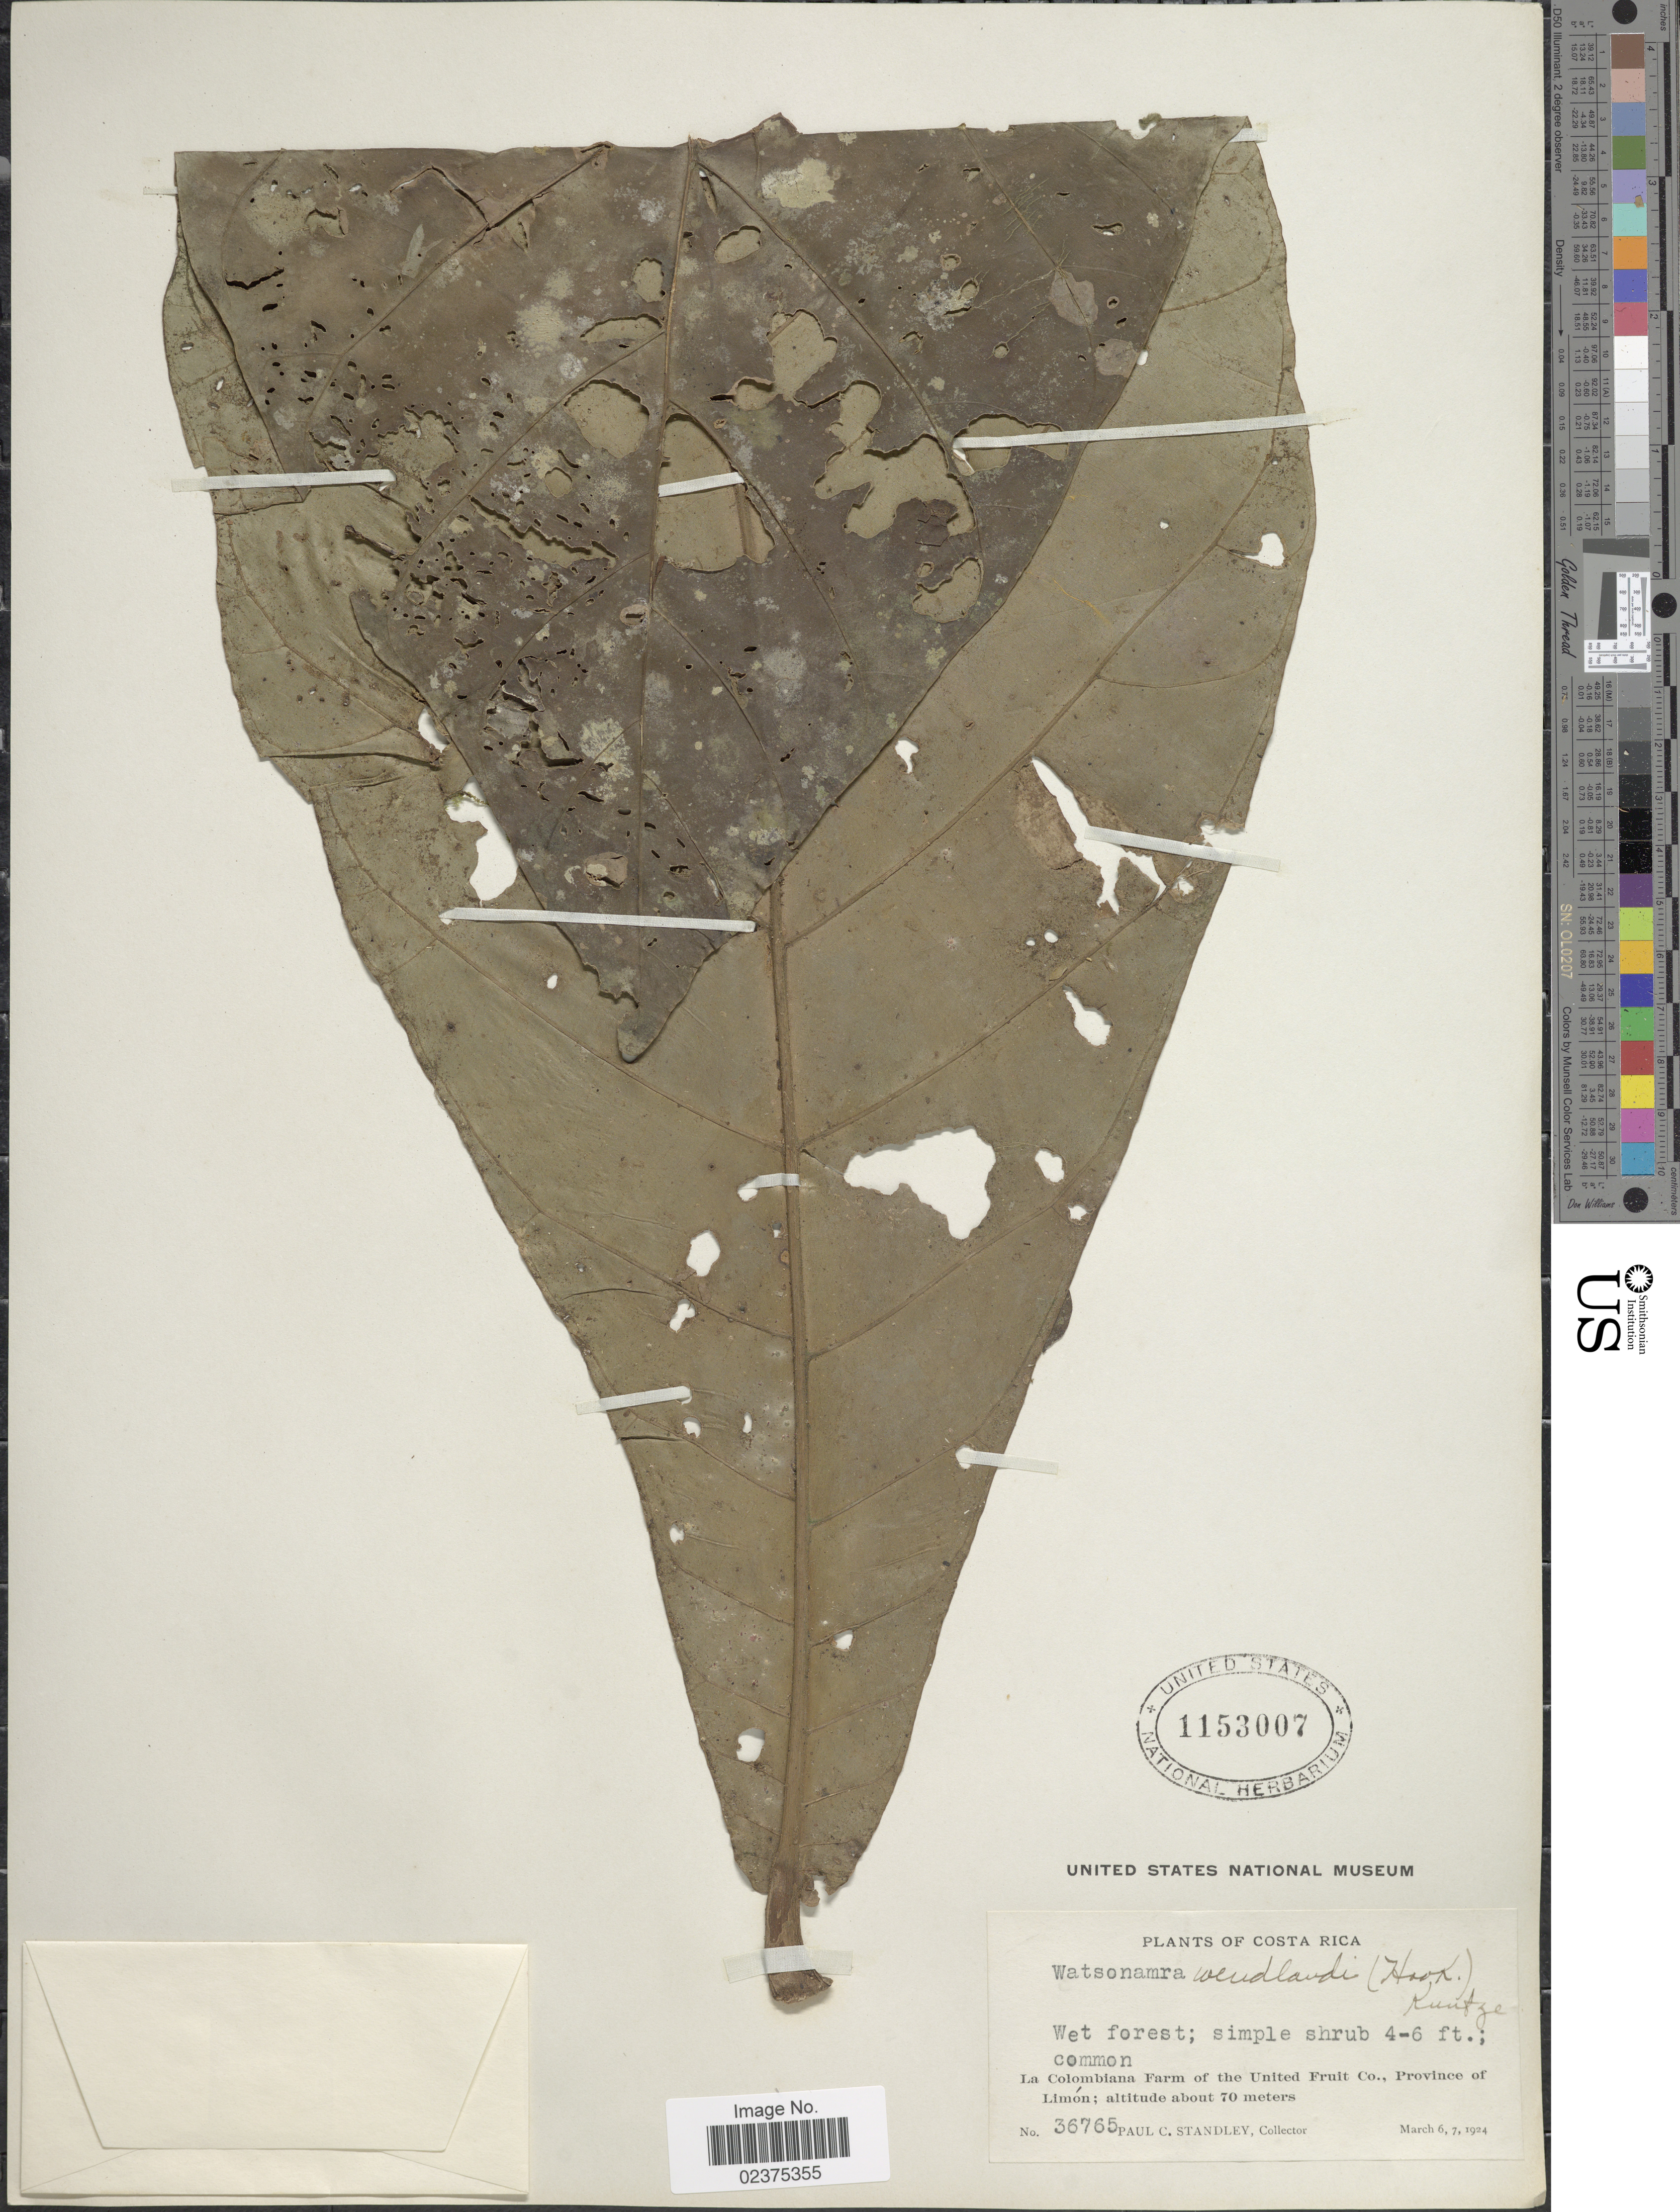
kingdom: Plantae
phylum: Tracheophyta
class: Magnoliopsida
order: Gentianales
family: Rubiaceae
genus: Pentagonia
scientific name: Pentagonia wendlandii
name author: Hook. f.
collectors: P. C. Standley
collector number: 36765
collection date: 1924-03-06/1924-03-07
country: Costa Rica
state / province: Limón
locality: La Colombiana Farm of the United Fruit Co., Province of Limon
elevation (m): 70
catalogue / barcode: US 1153007